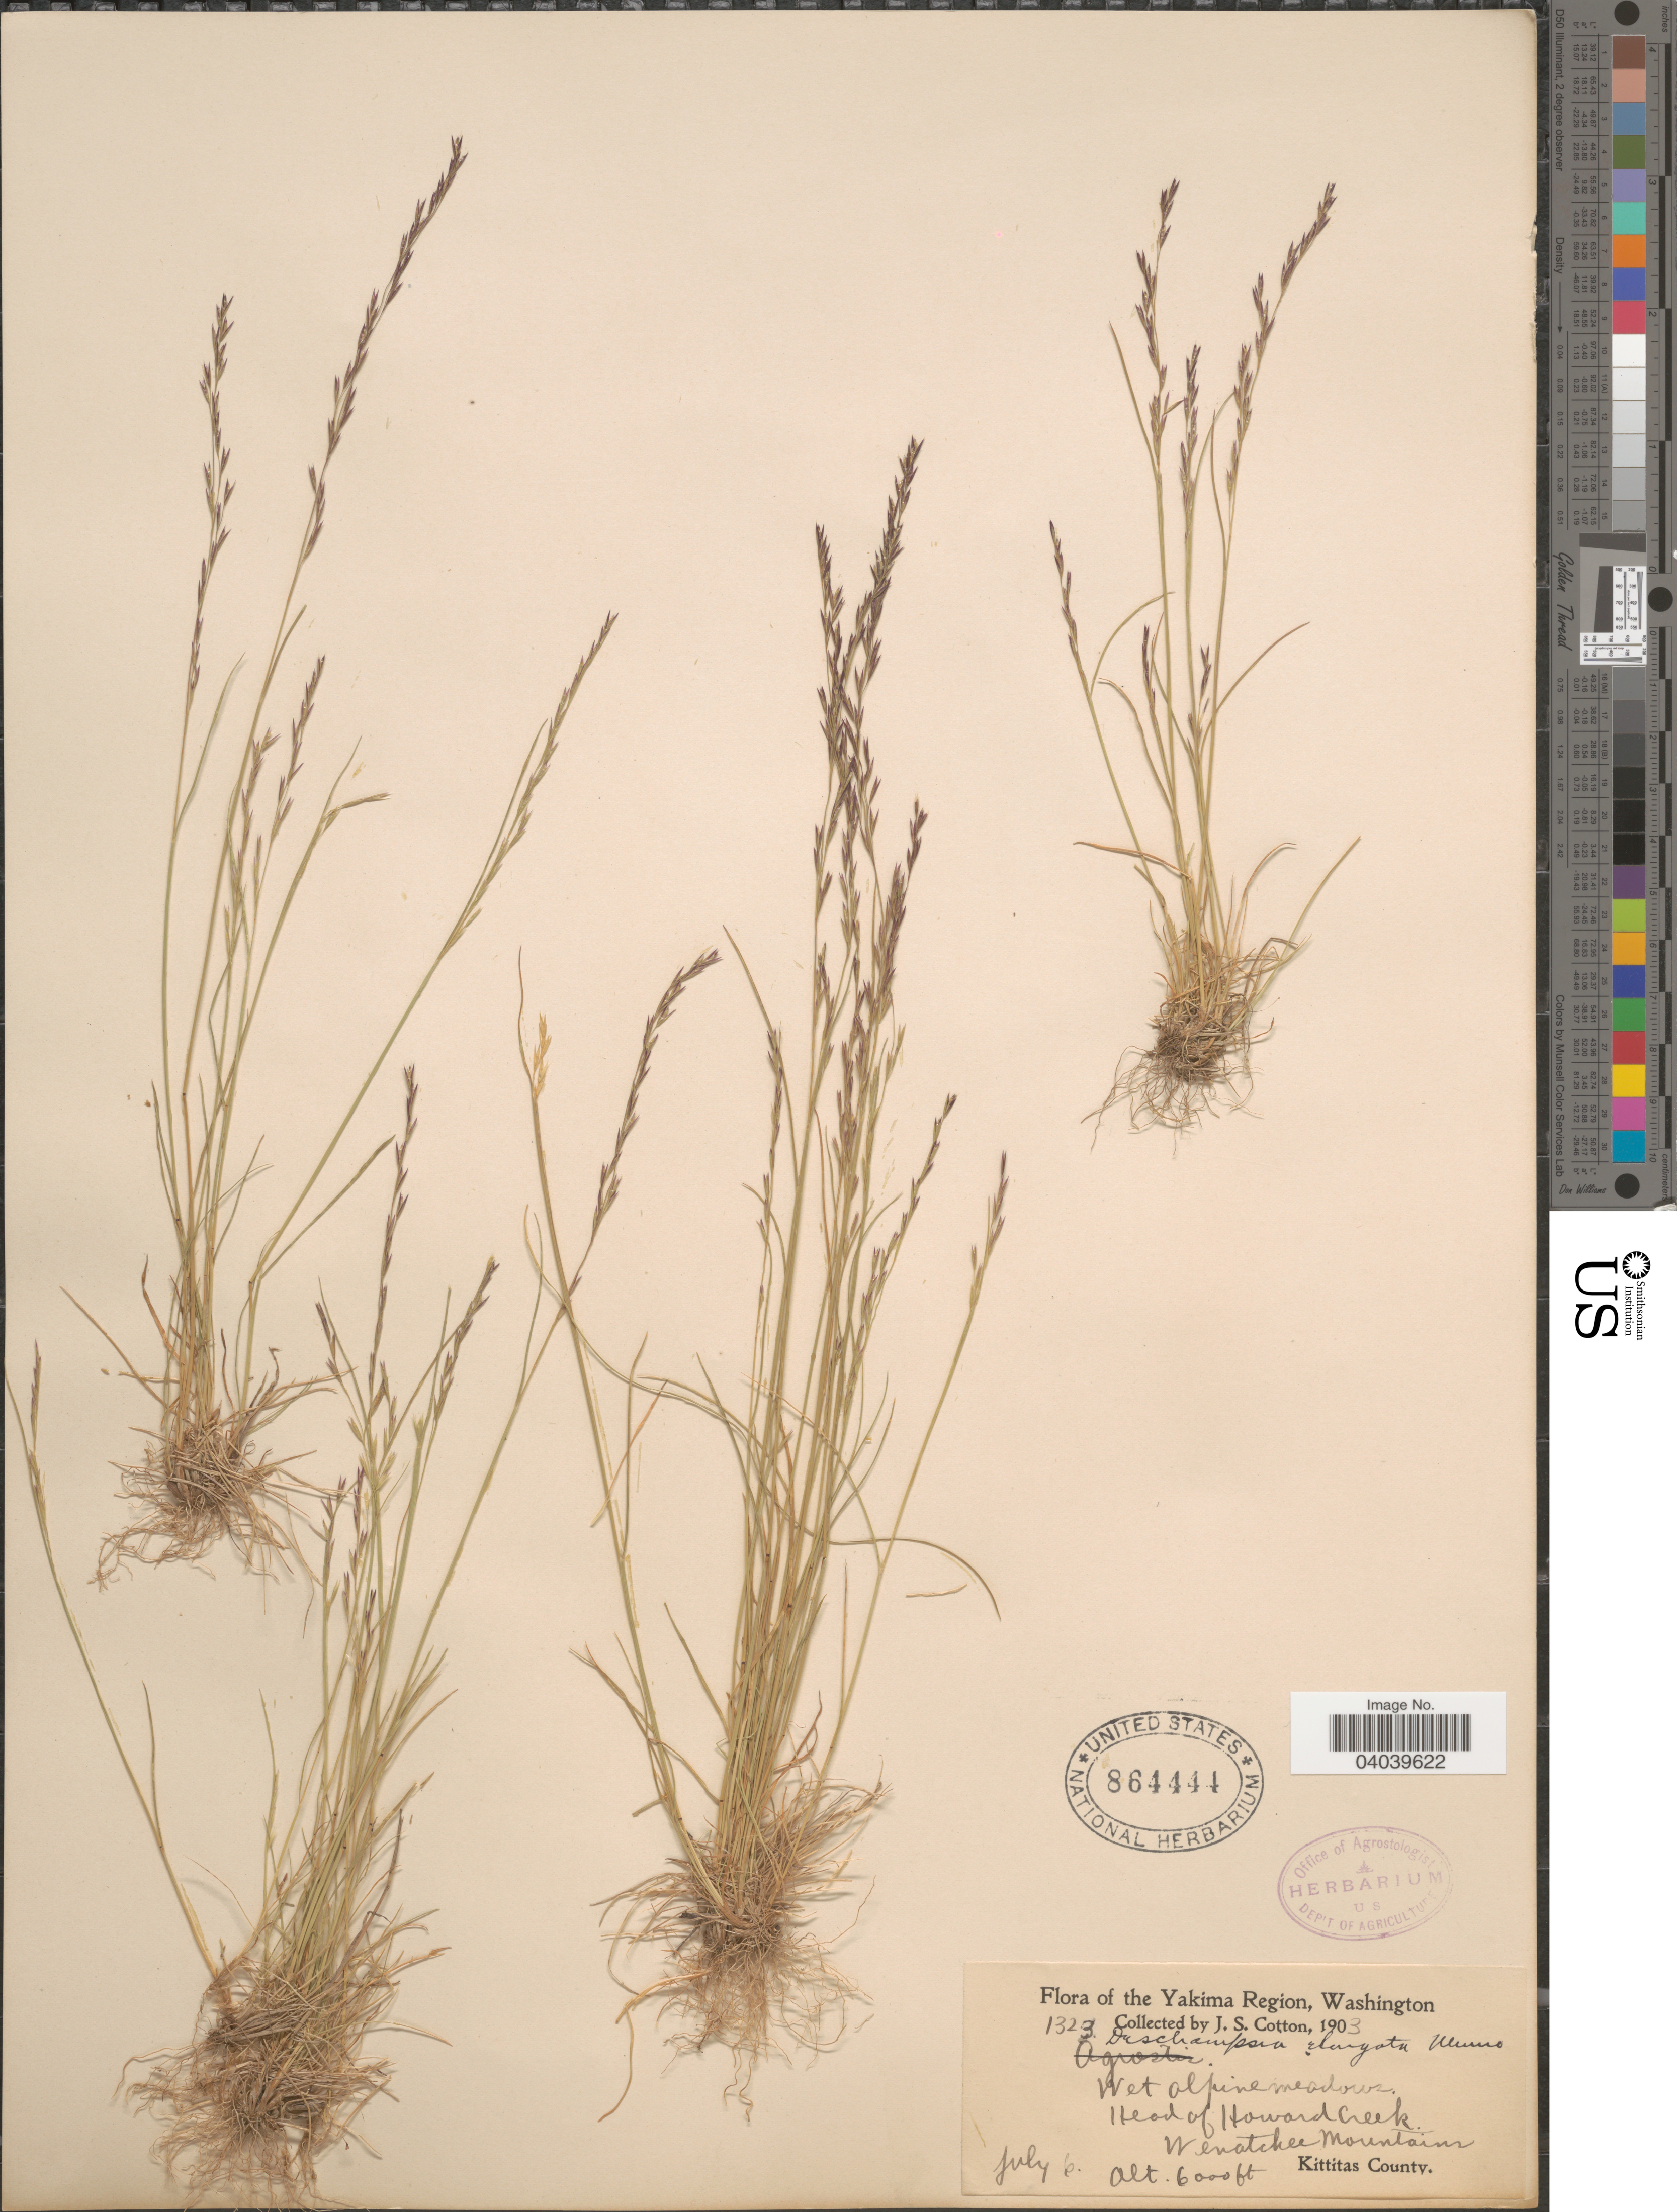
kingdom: Plantae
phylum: Tracheophyta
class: Liliopsida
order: Poales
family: Poaceae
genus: Deschampsia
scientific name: Deschampsia elongata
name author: (Hook.) Munro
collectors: J. S. Cotton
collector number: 1323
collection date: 1903-07-06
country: United States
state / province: Washington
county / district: Kittitas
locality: Yakima Region. Head of Howard Creek. Wenatchee Mountain. Kittitas County.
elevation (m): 1829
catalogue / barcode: US 864444